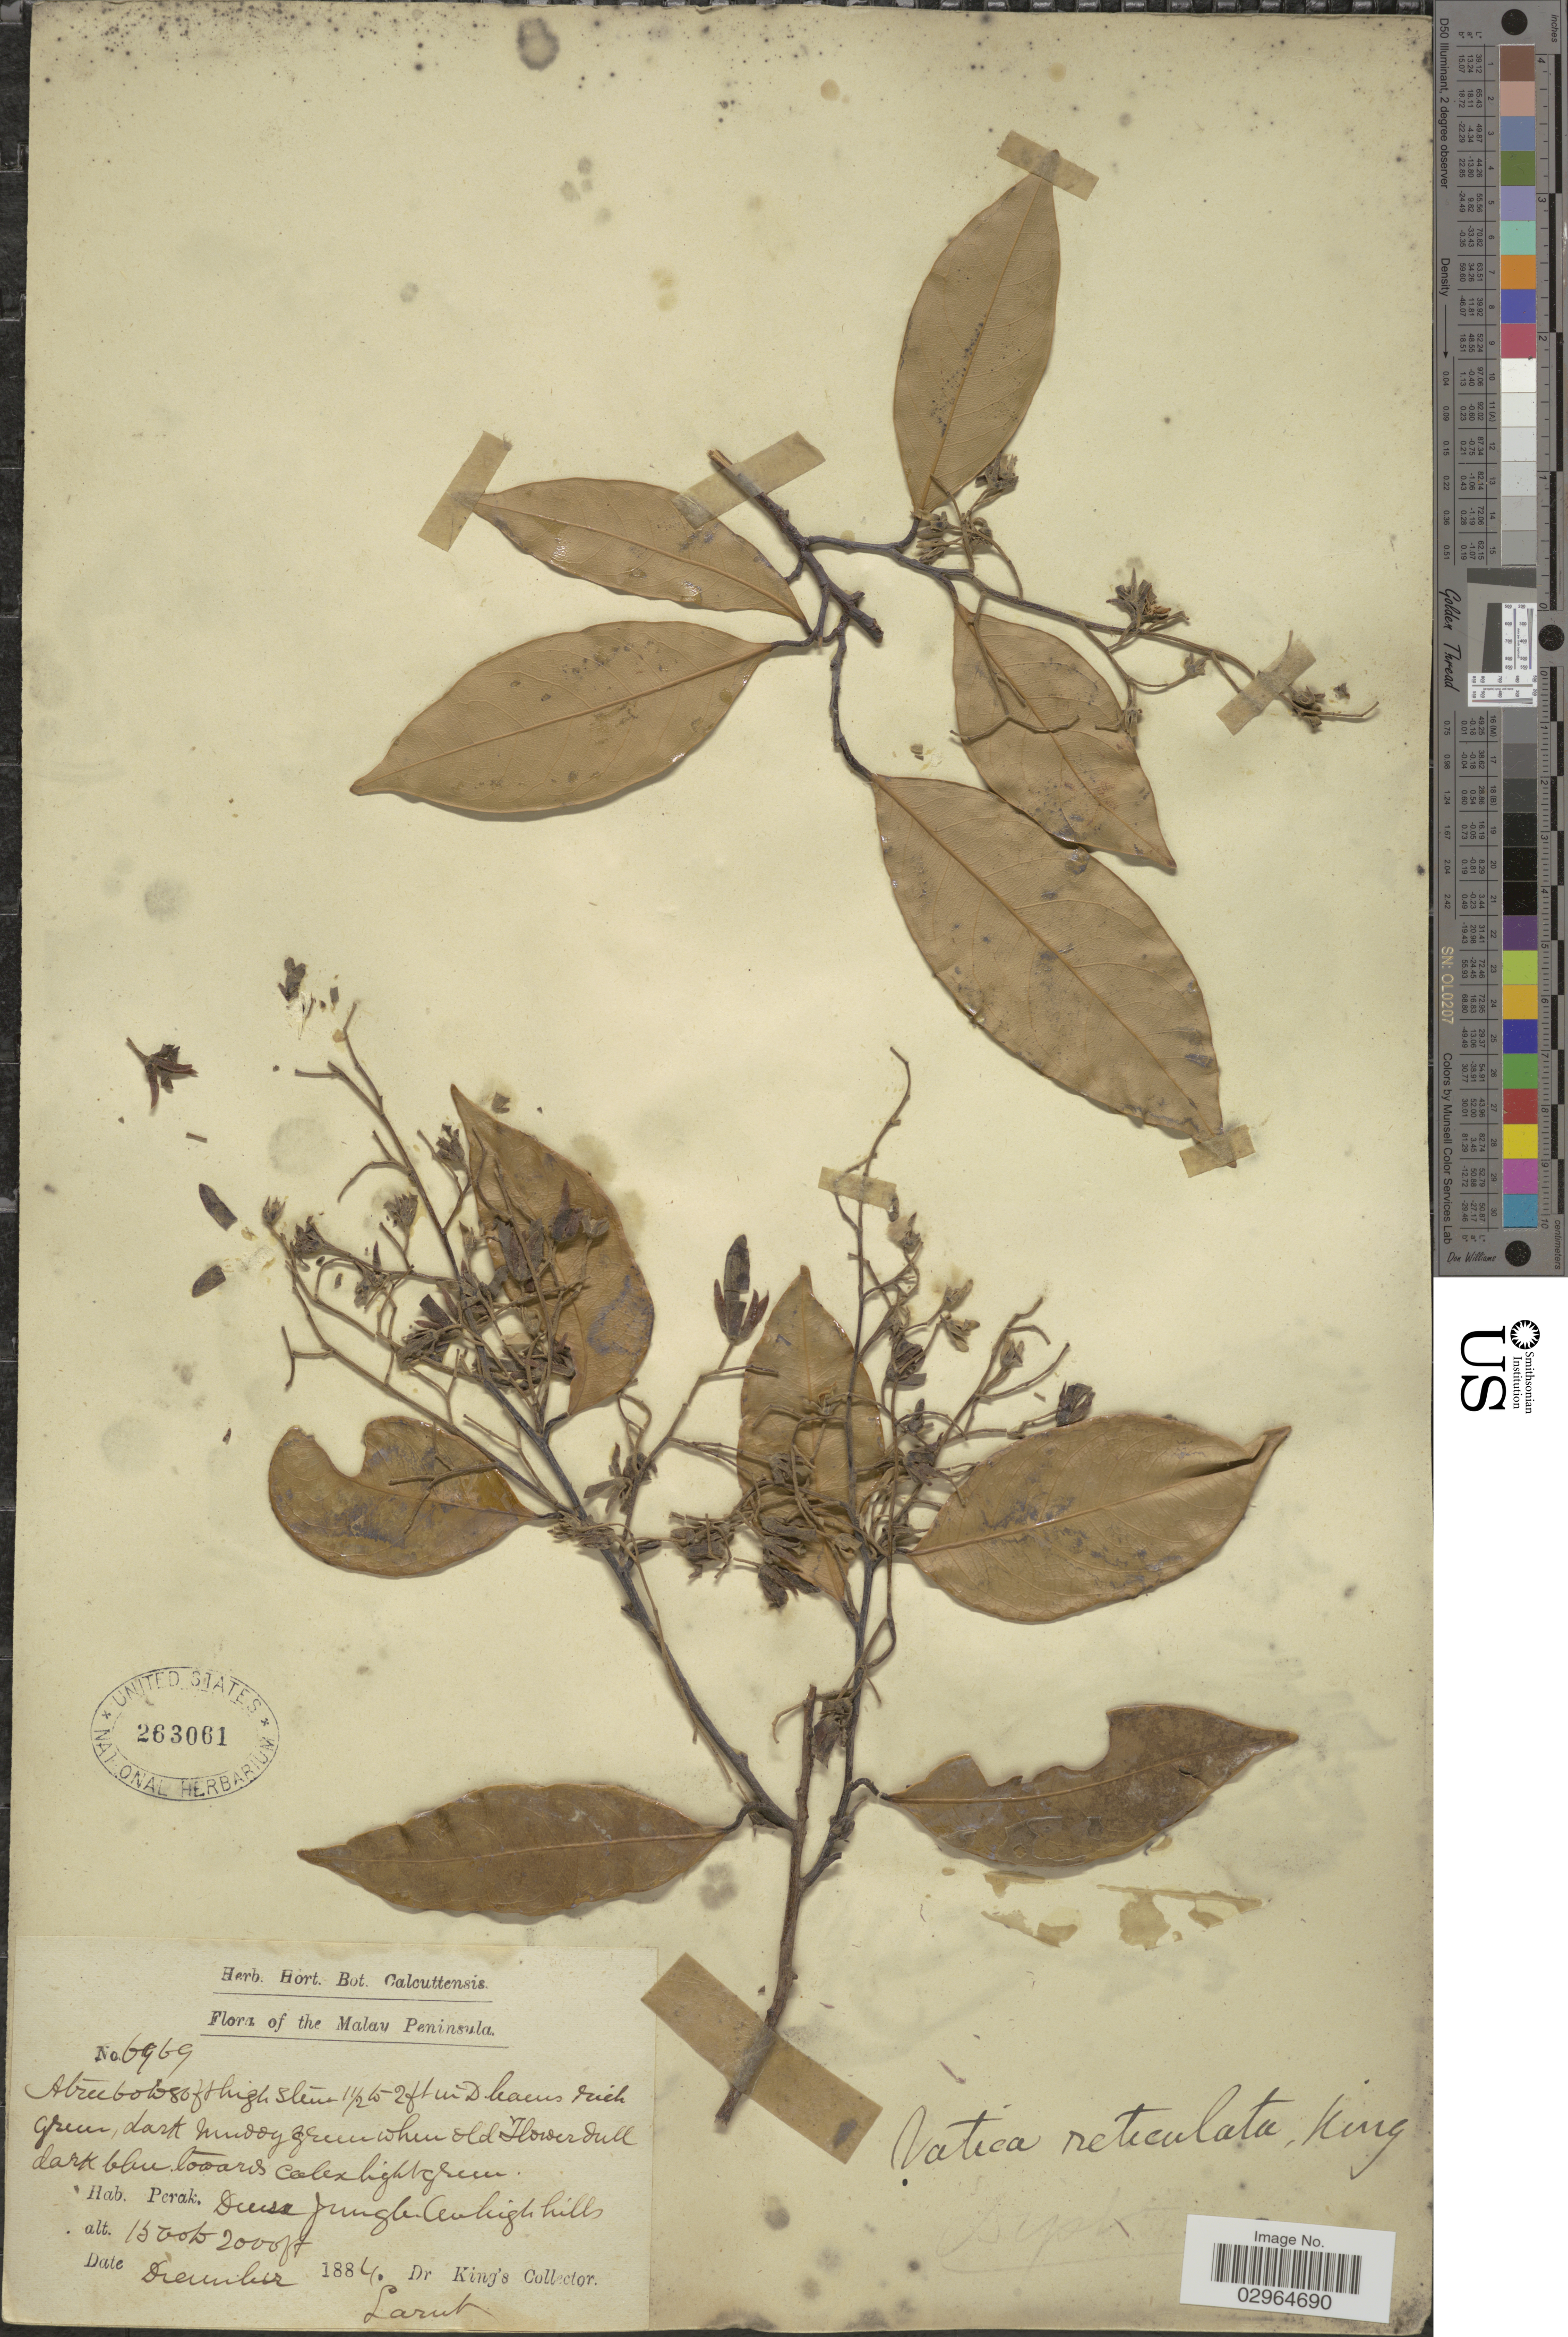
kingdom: Plantae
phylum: Tracheophyta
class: Magnoliopsida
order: Malvales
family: Dipterocarpaceae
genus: Vatica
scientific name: Vatica reticulata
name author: King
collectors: Dr. King's collector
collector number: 6969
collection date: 1884-12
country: Malaysia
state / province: Perak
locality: Malay Peninsula. Dense Jungle. Larut.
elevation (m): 457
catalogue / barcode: US 263061